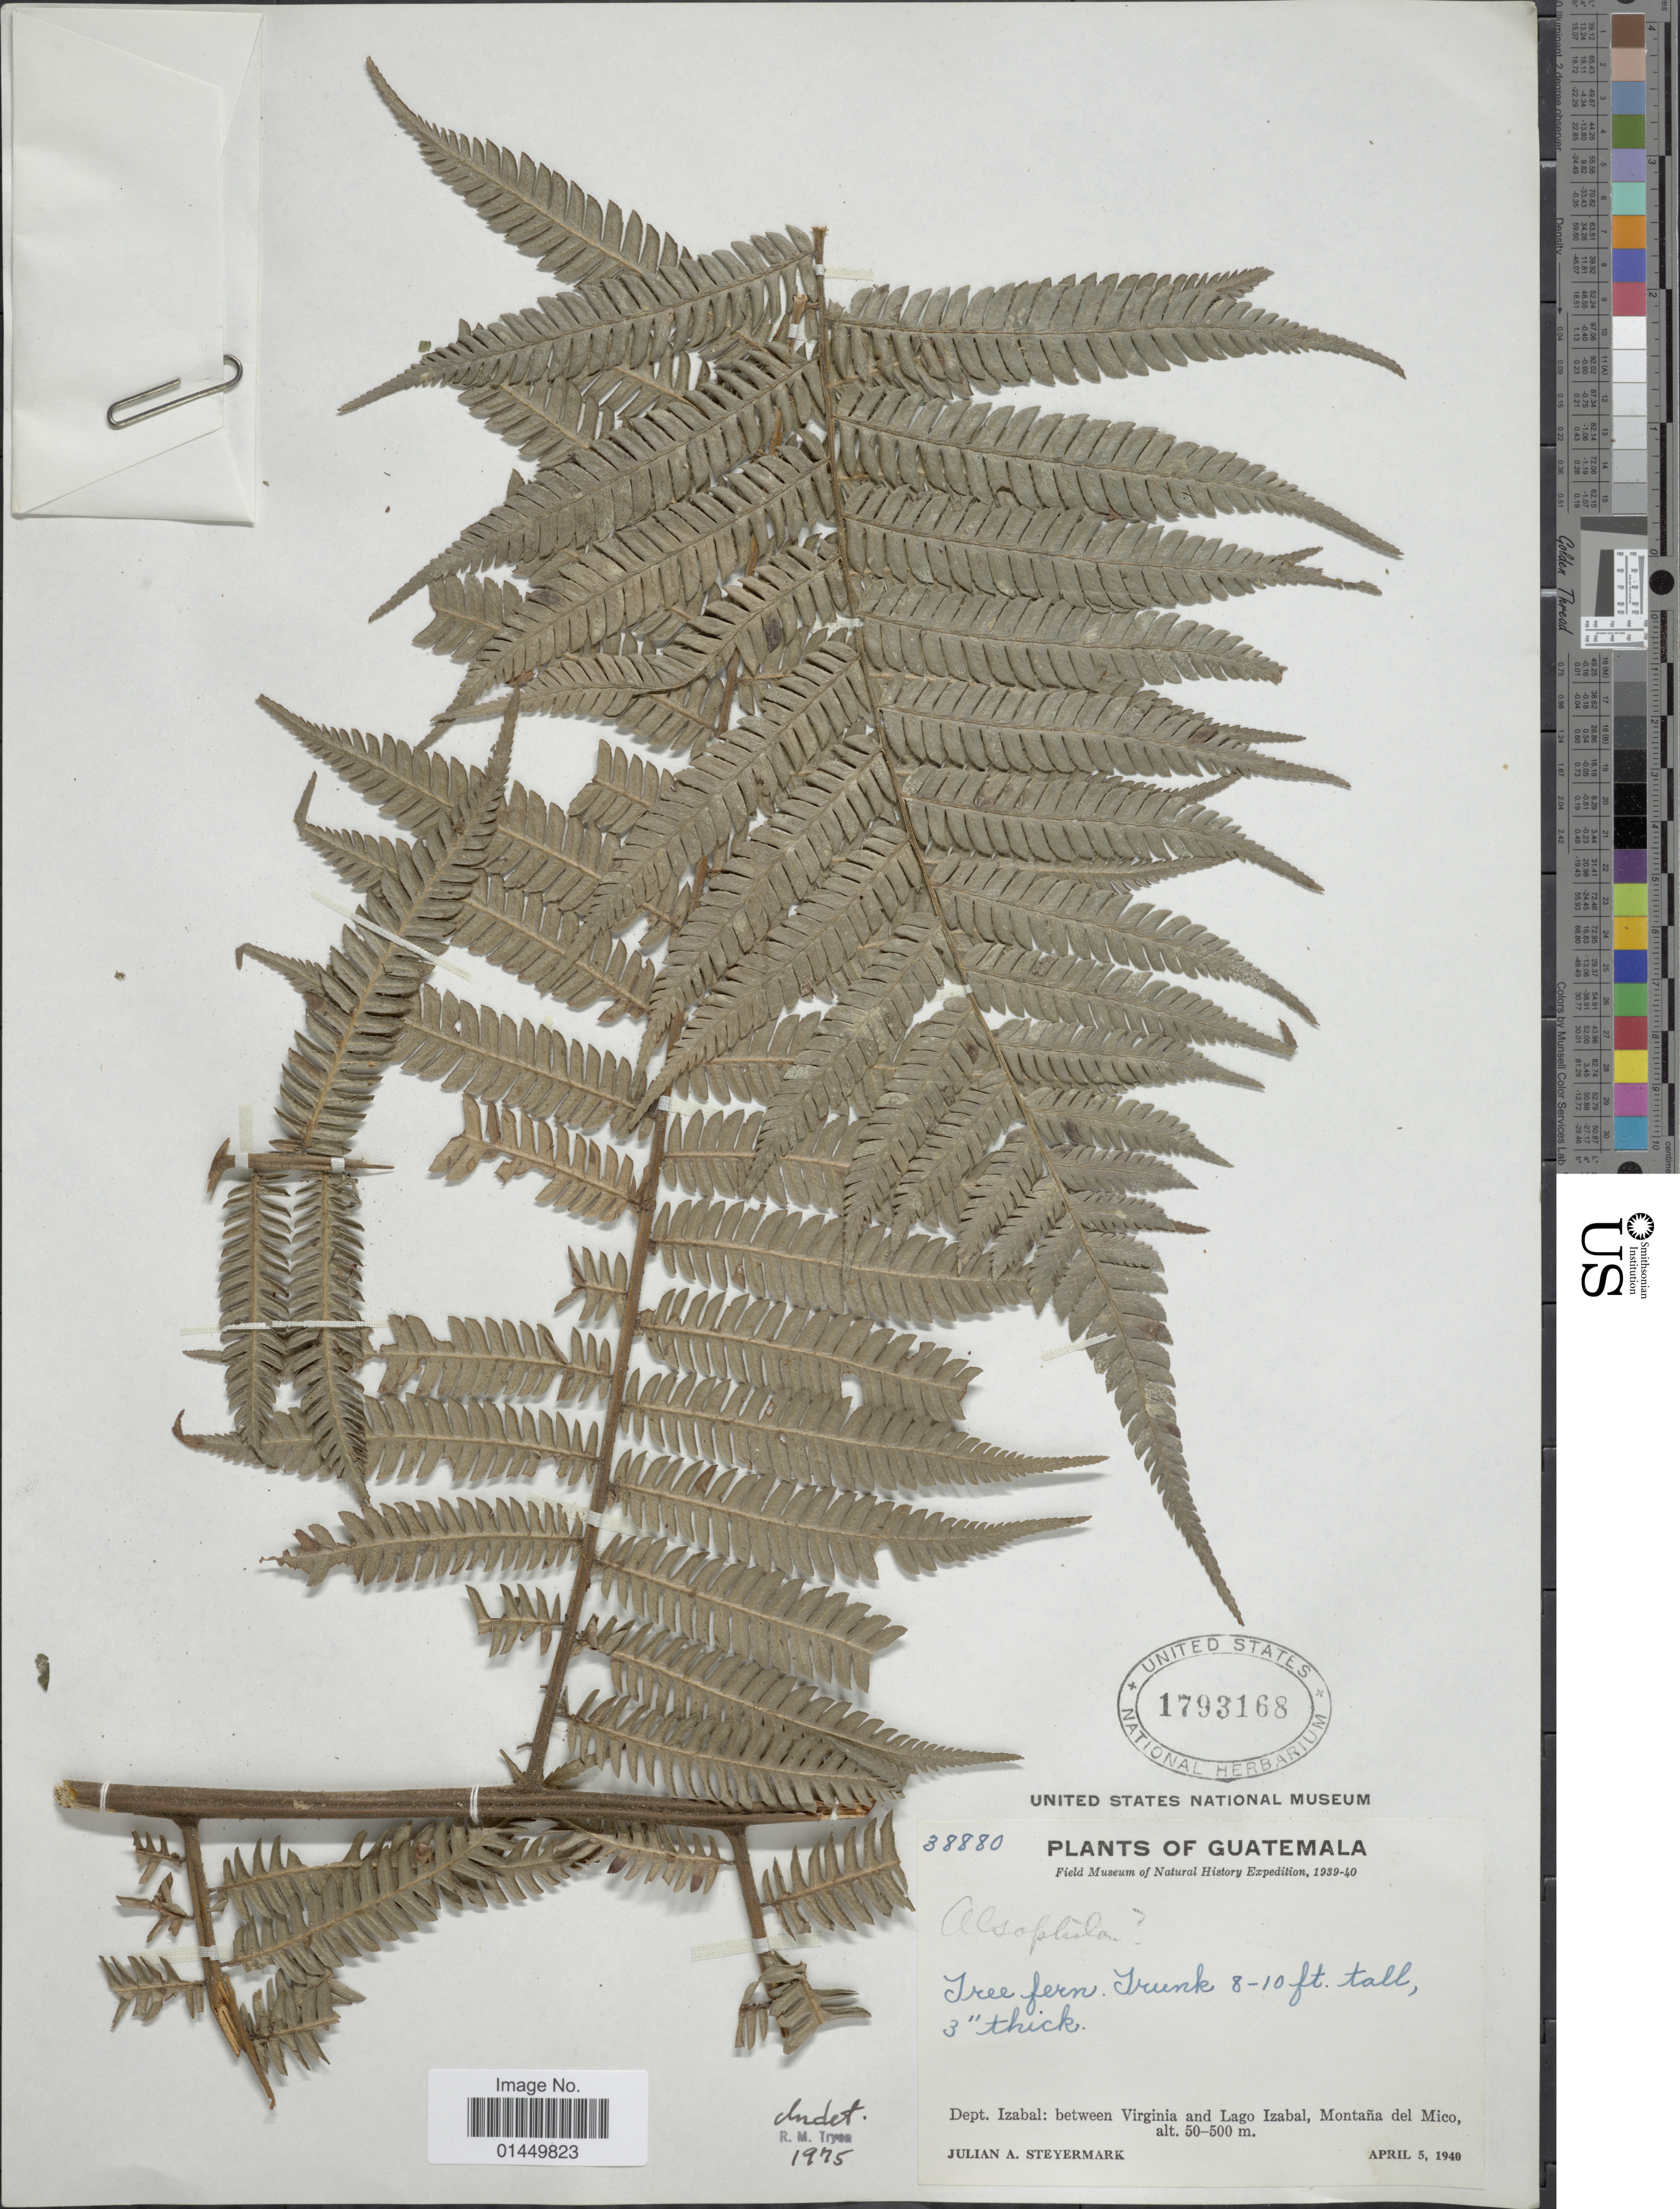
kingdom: Plantae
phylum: Tracheophyta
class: Polypodiopsida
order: Cyatheales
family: Cyatheaceae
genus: Cyathea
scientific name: Cyathea sp.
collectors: J. Steyermark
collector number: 38880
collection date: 1940-04-05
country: Guatemala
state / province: Izabal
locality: Dept. Izabal: Between Virginia and Lago Izabal, Montana del Mico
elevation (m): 50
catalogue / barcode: US 1793168